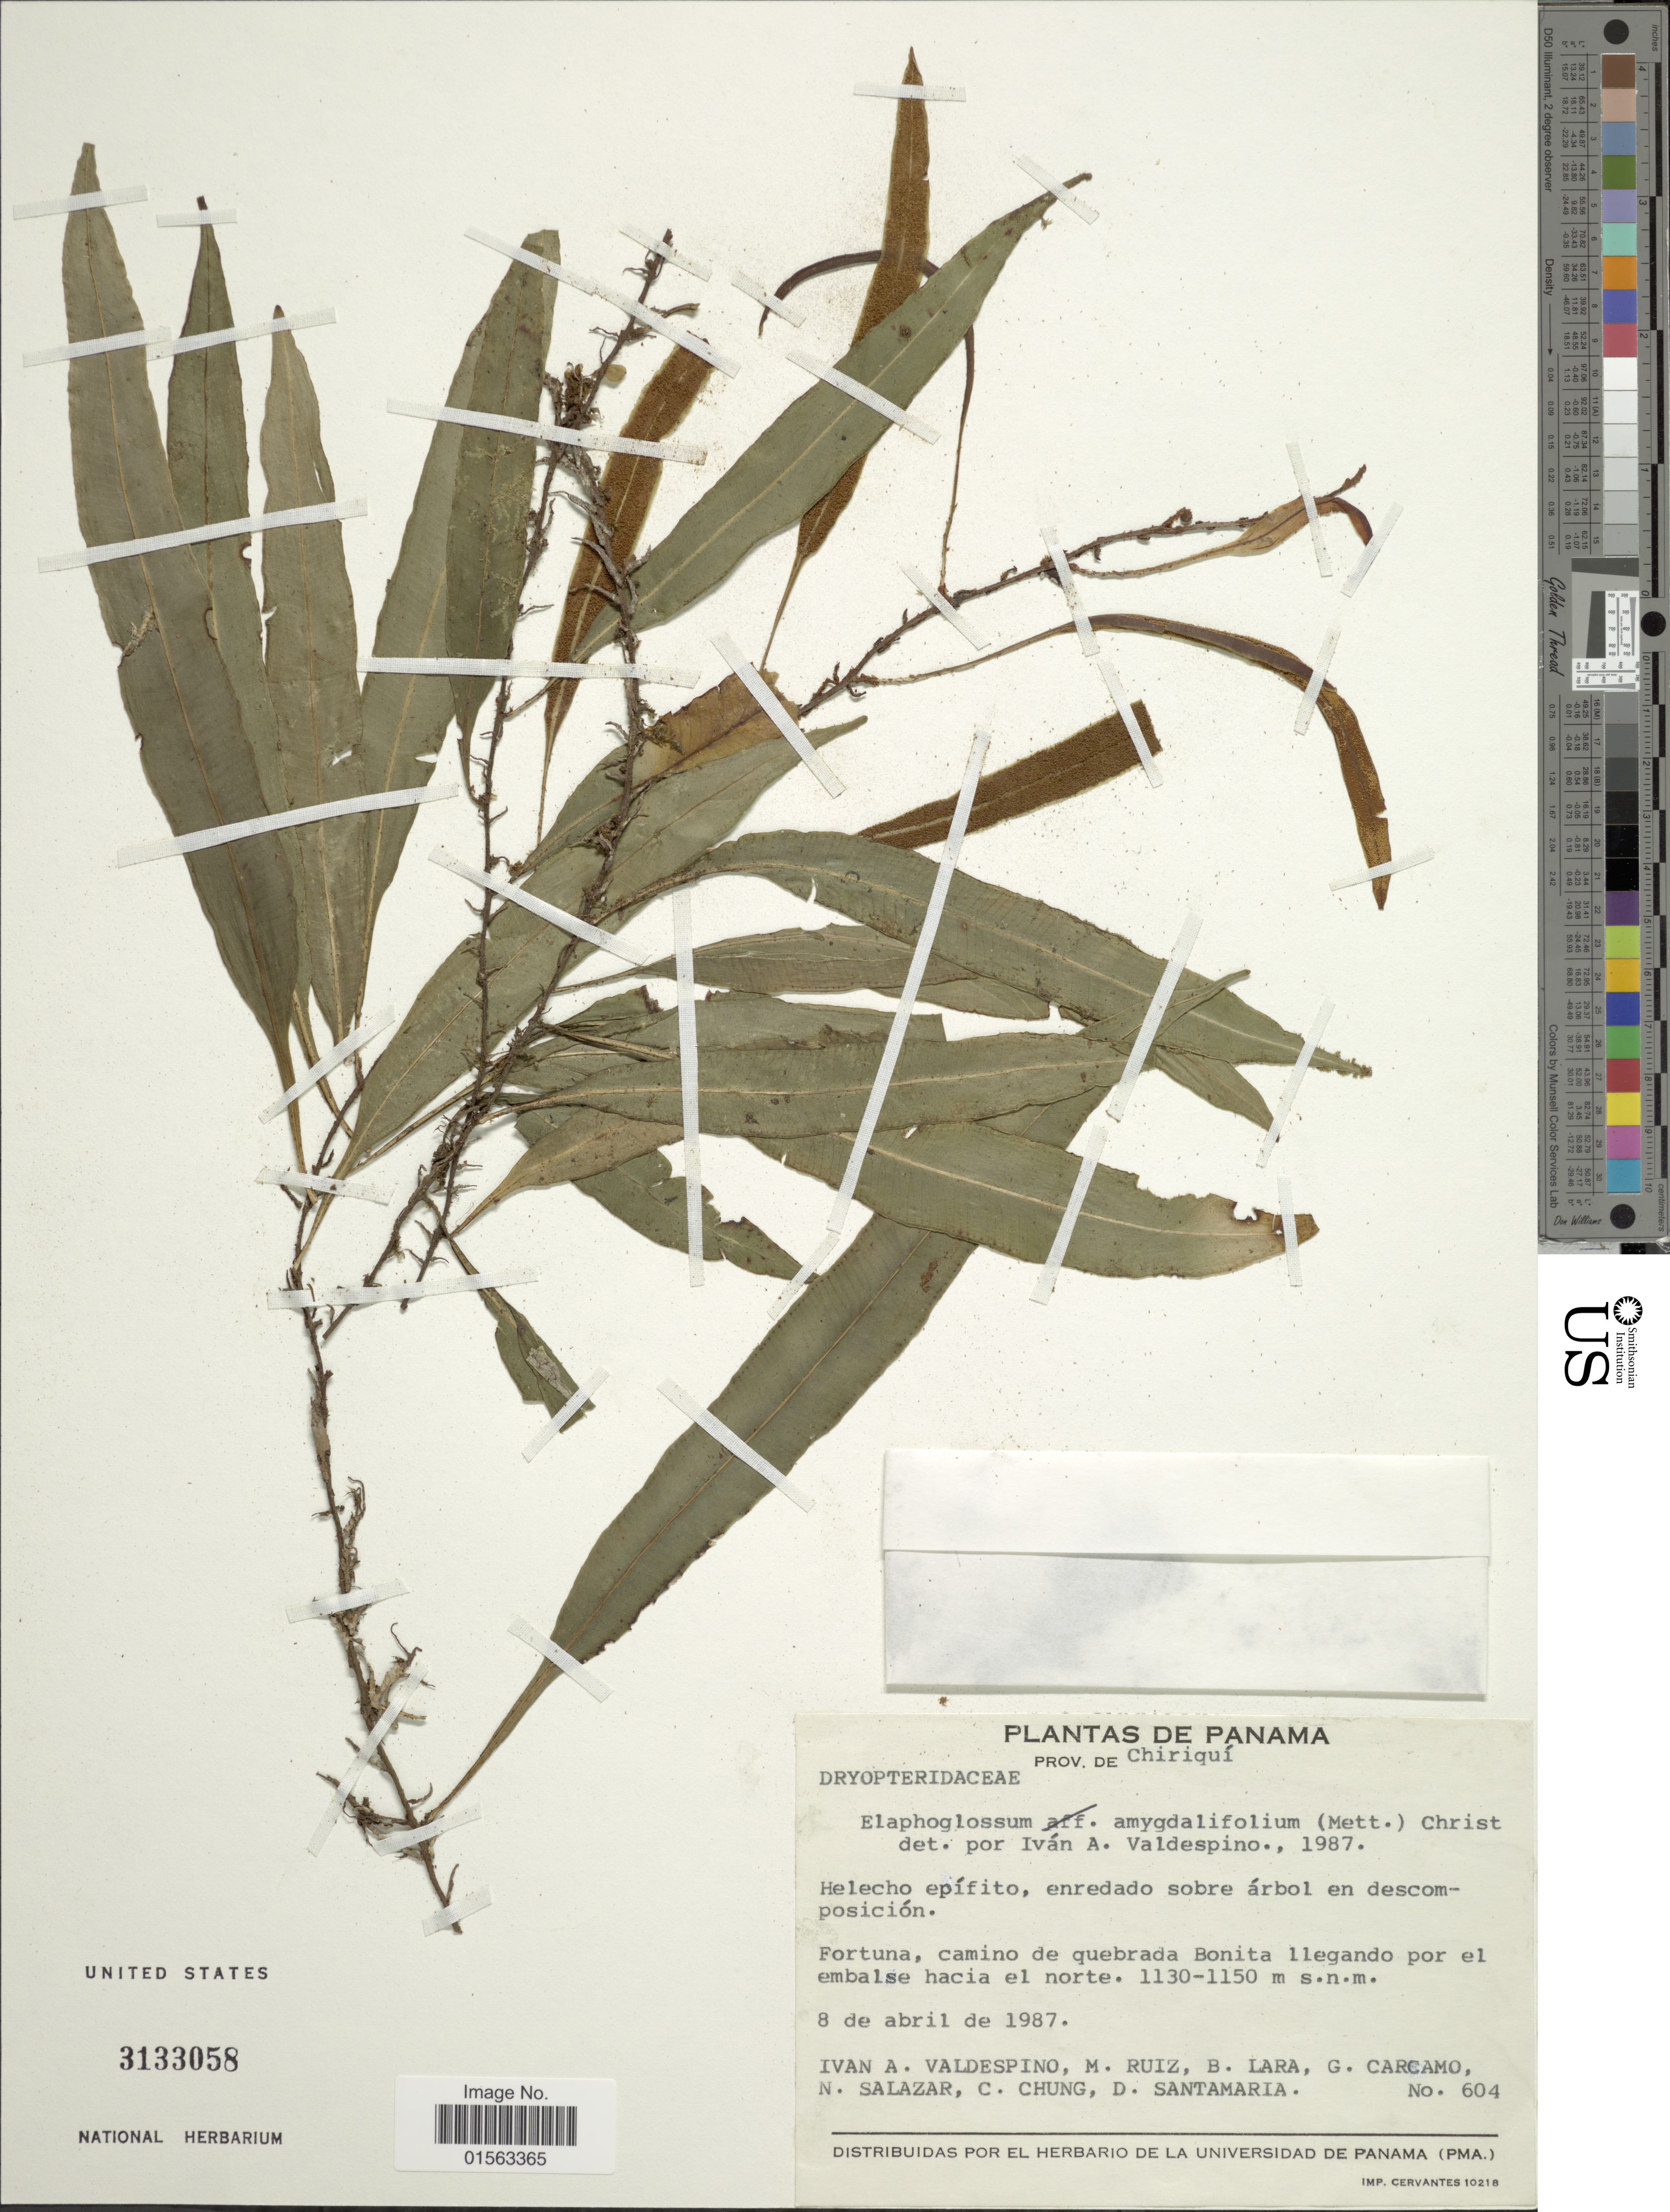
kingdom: Plantae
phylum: Tracheophyta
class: Polypodiopsida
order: Polypodiales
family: Dryopteridaceae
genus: Elaphoglossum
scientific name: Elaphoglossum amygdalifolium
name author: (Mett. ex Kuhn) Christ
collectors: I. A. Valdespino, M. Ruiz, B. Lara, G. Carcamo & et al.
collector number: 604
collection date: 1987-04-08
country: Panama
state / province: Chiriqui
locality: Prov. de Chiriqui, Fortuna, camino de quebrada Bonita llegando por el embalse hcia el norte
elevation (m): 1130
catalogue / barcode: US 3133058